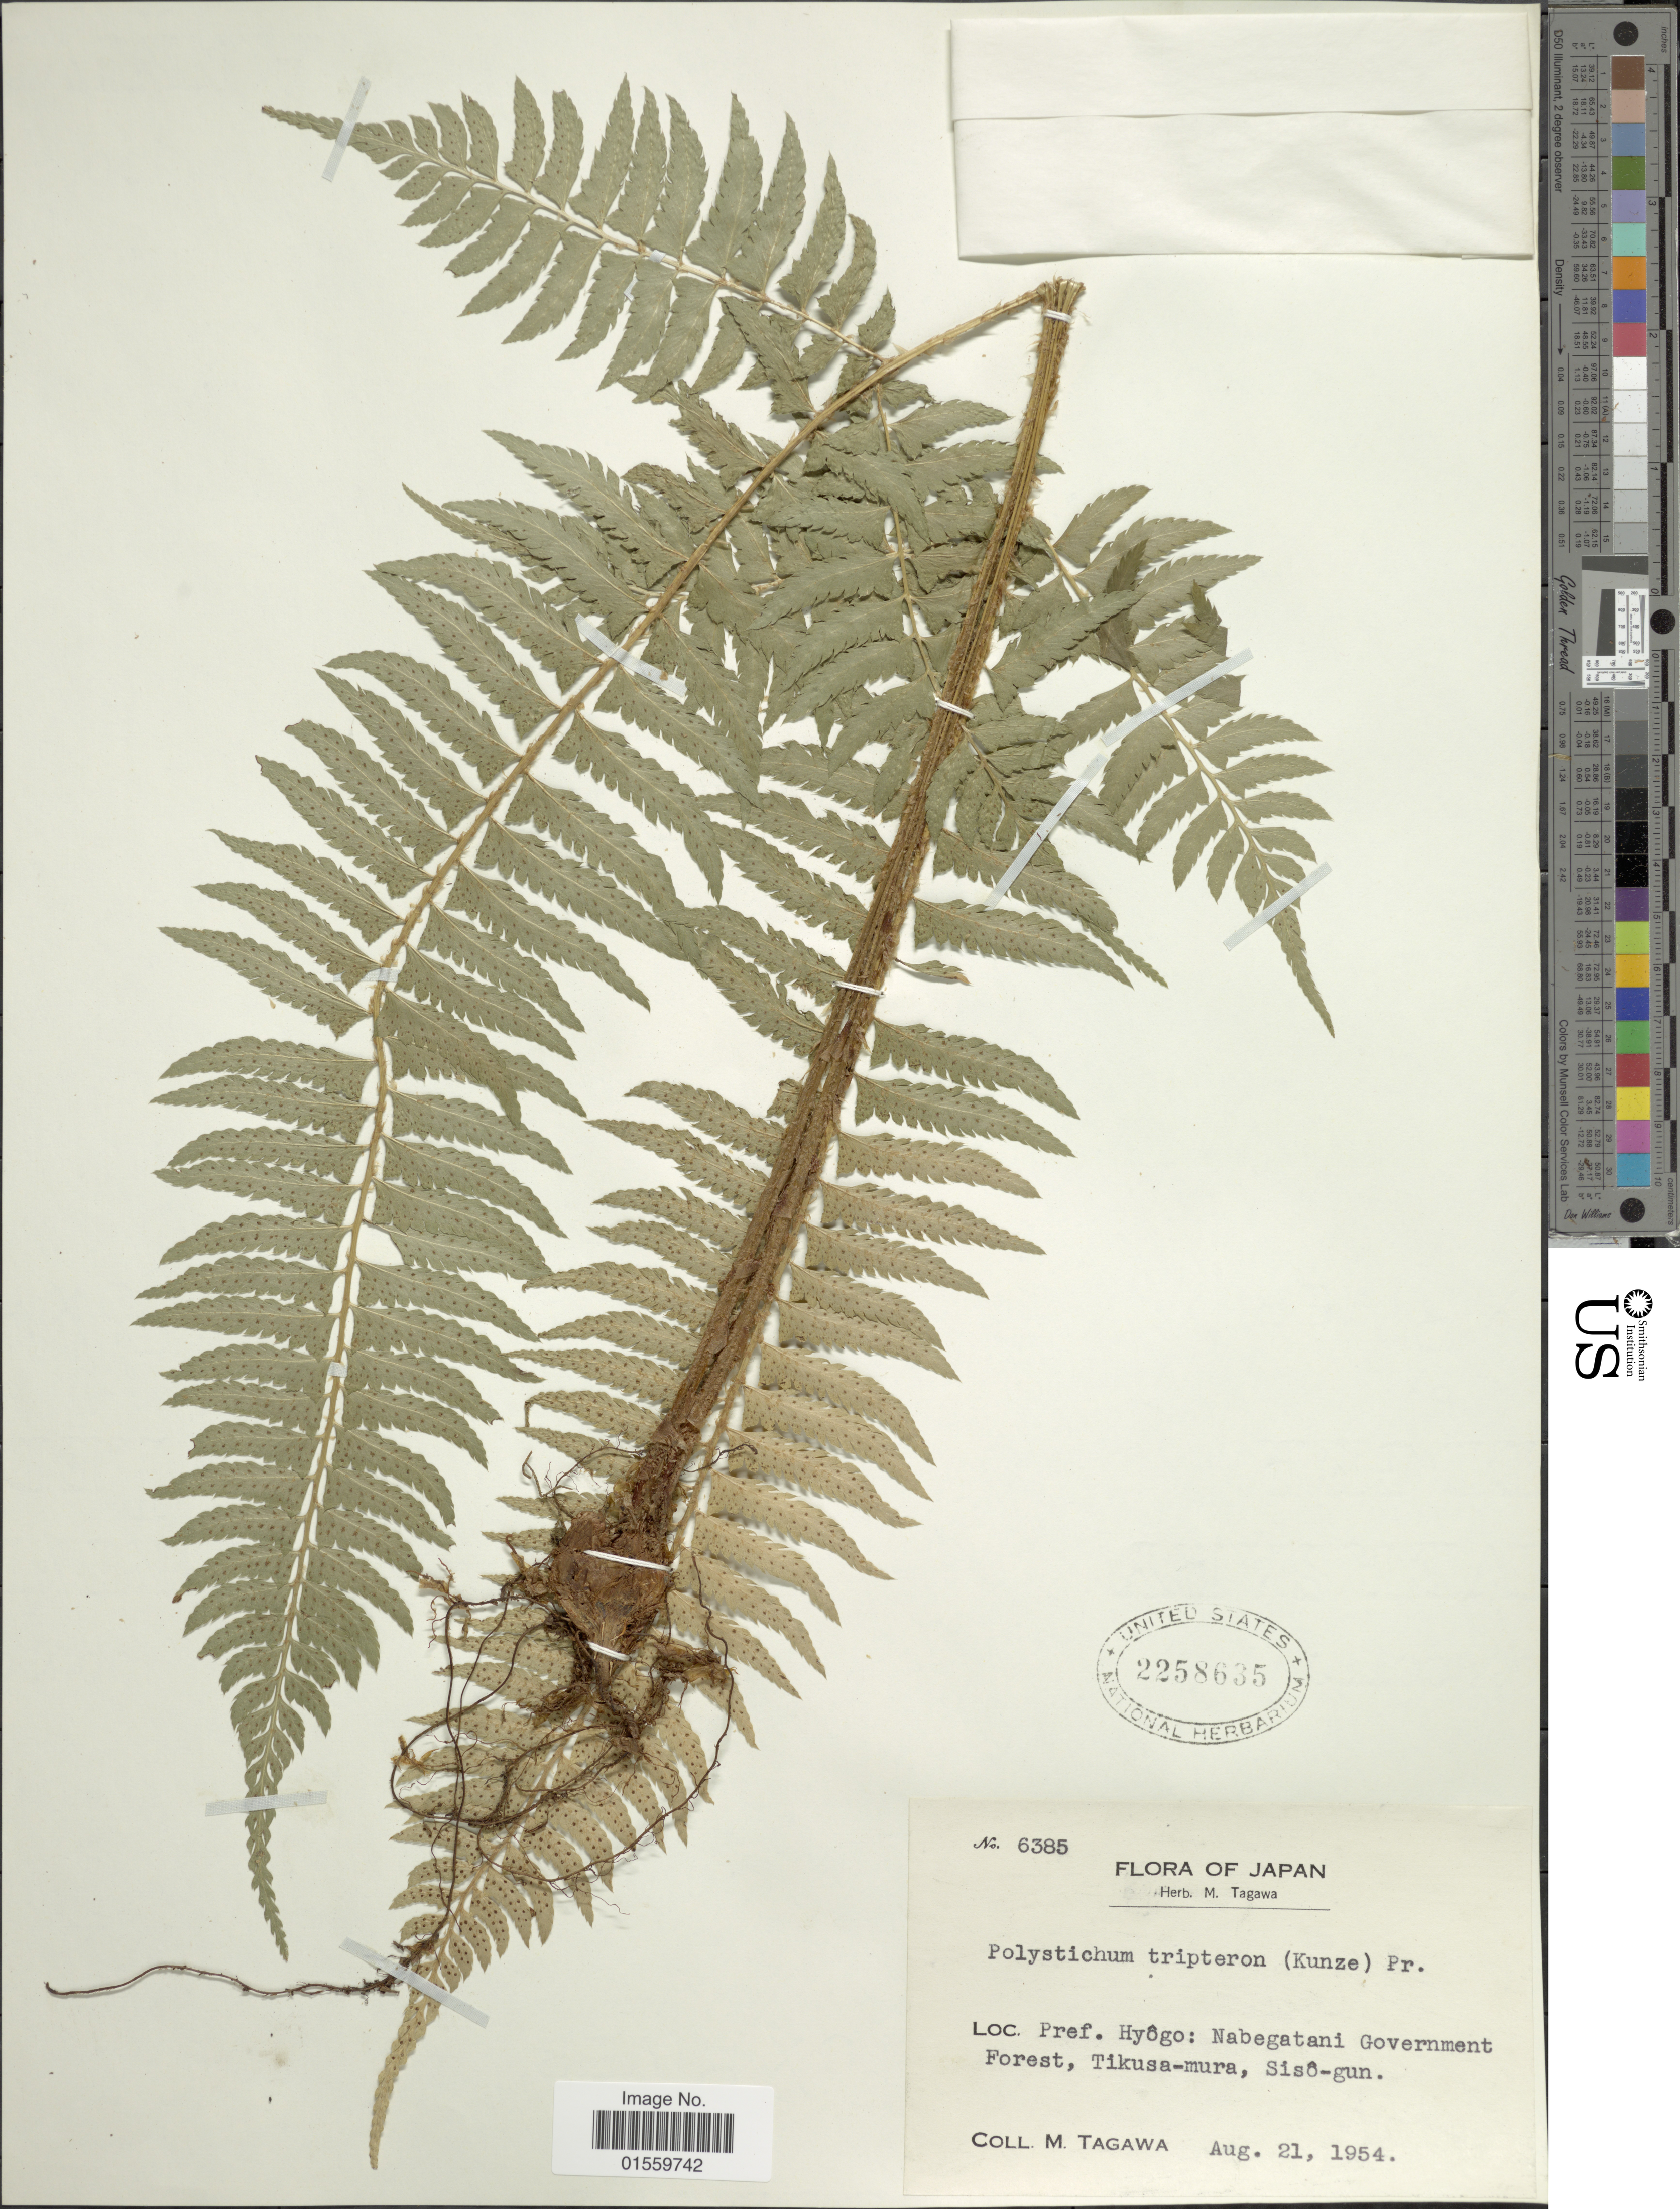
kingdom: Plantae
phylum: Tracheophyta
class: Polypodiopsida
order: Polypodiales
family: Dryopteridaceae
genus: Polystichum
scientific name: Polystichum tripteron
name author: (Kunze) C. Presl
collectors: M. Tagawa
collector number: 6385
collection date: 1954-08-21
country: Japan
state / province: Hyogo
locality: Pref. Hyogo: Nabegatani Government Forest, Tikusa-mura, Siso-gun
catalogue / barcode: US 2258635